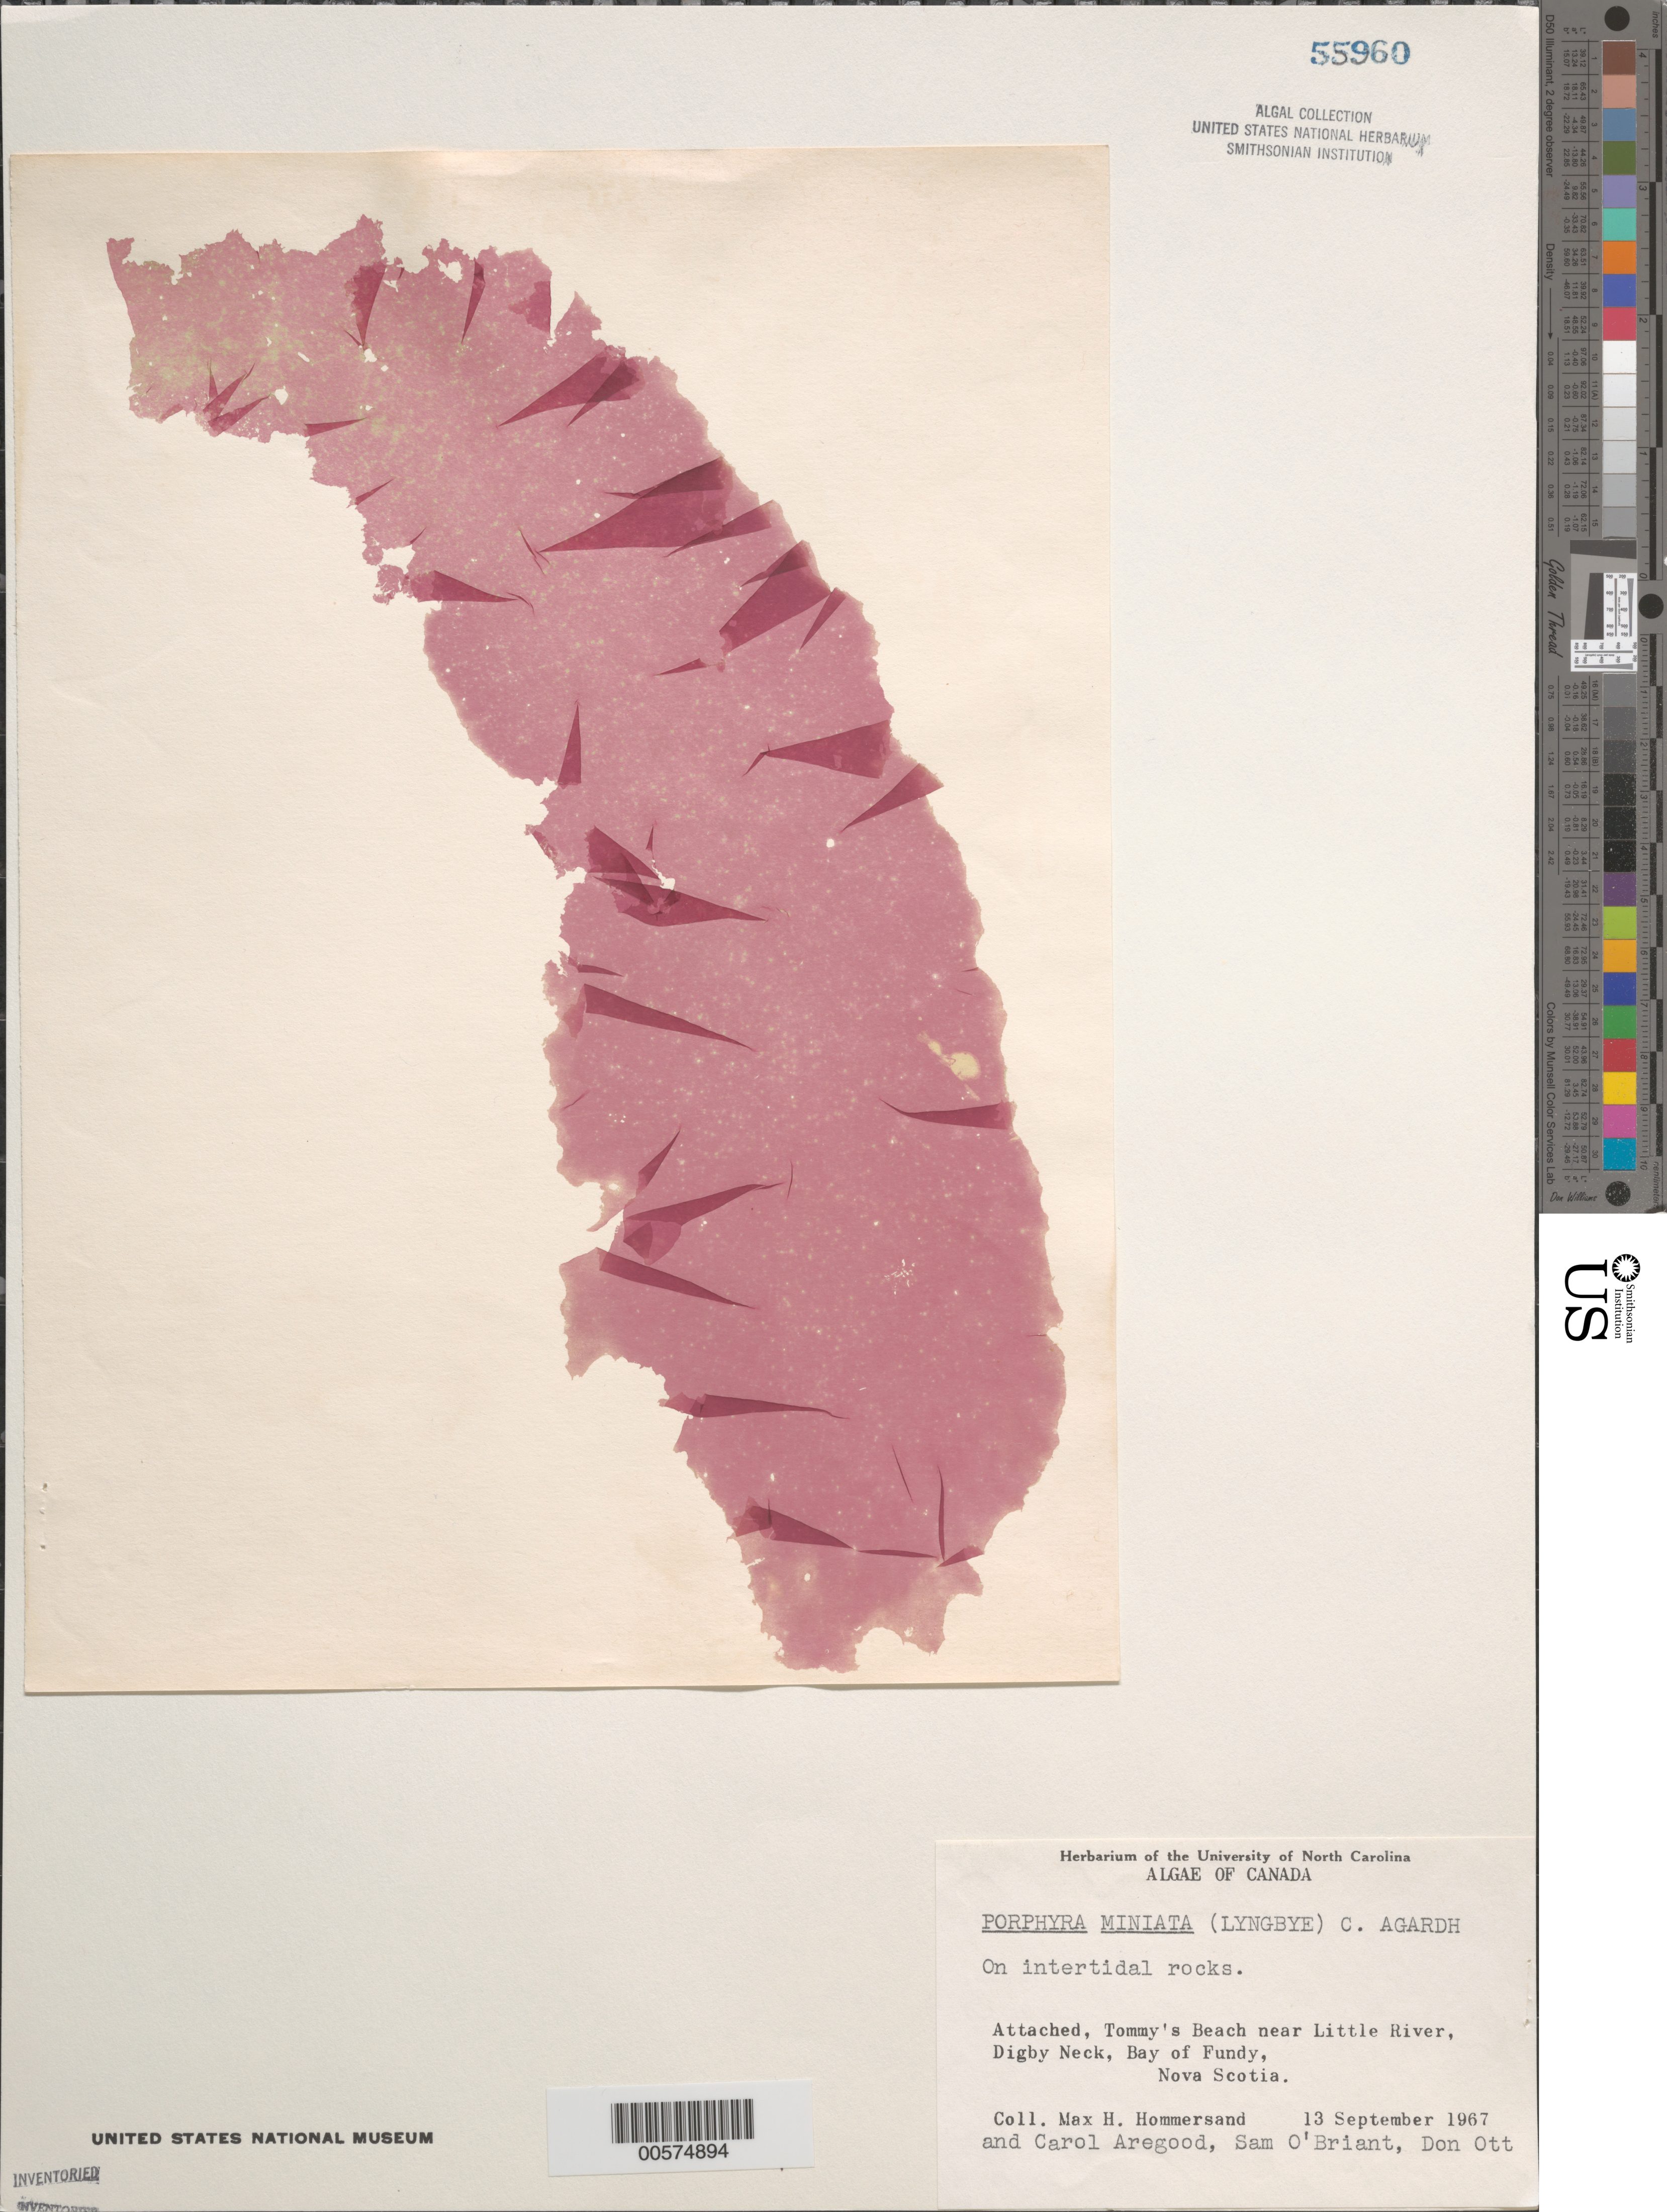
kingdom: Plantae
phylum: Rhodophyta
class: Bangiophyceae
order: Bangiales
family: Bangiaceae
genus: Wildemania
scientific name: Wildemania miniata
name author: (C. Agardh) Foslie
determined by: Algae name updating Project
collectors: M. H. Hommersand, C. Aregood, S. O'briant & F. Ott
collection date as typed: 13 Sep 1967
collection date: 1967-09-13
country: Canada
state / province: Nova Scotia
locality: Tommy's Beach near Little River, Digby Neck, Bay of Fundy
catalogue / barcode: US 55960